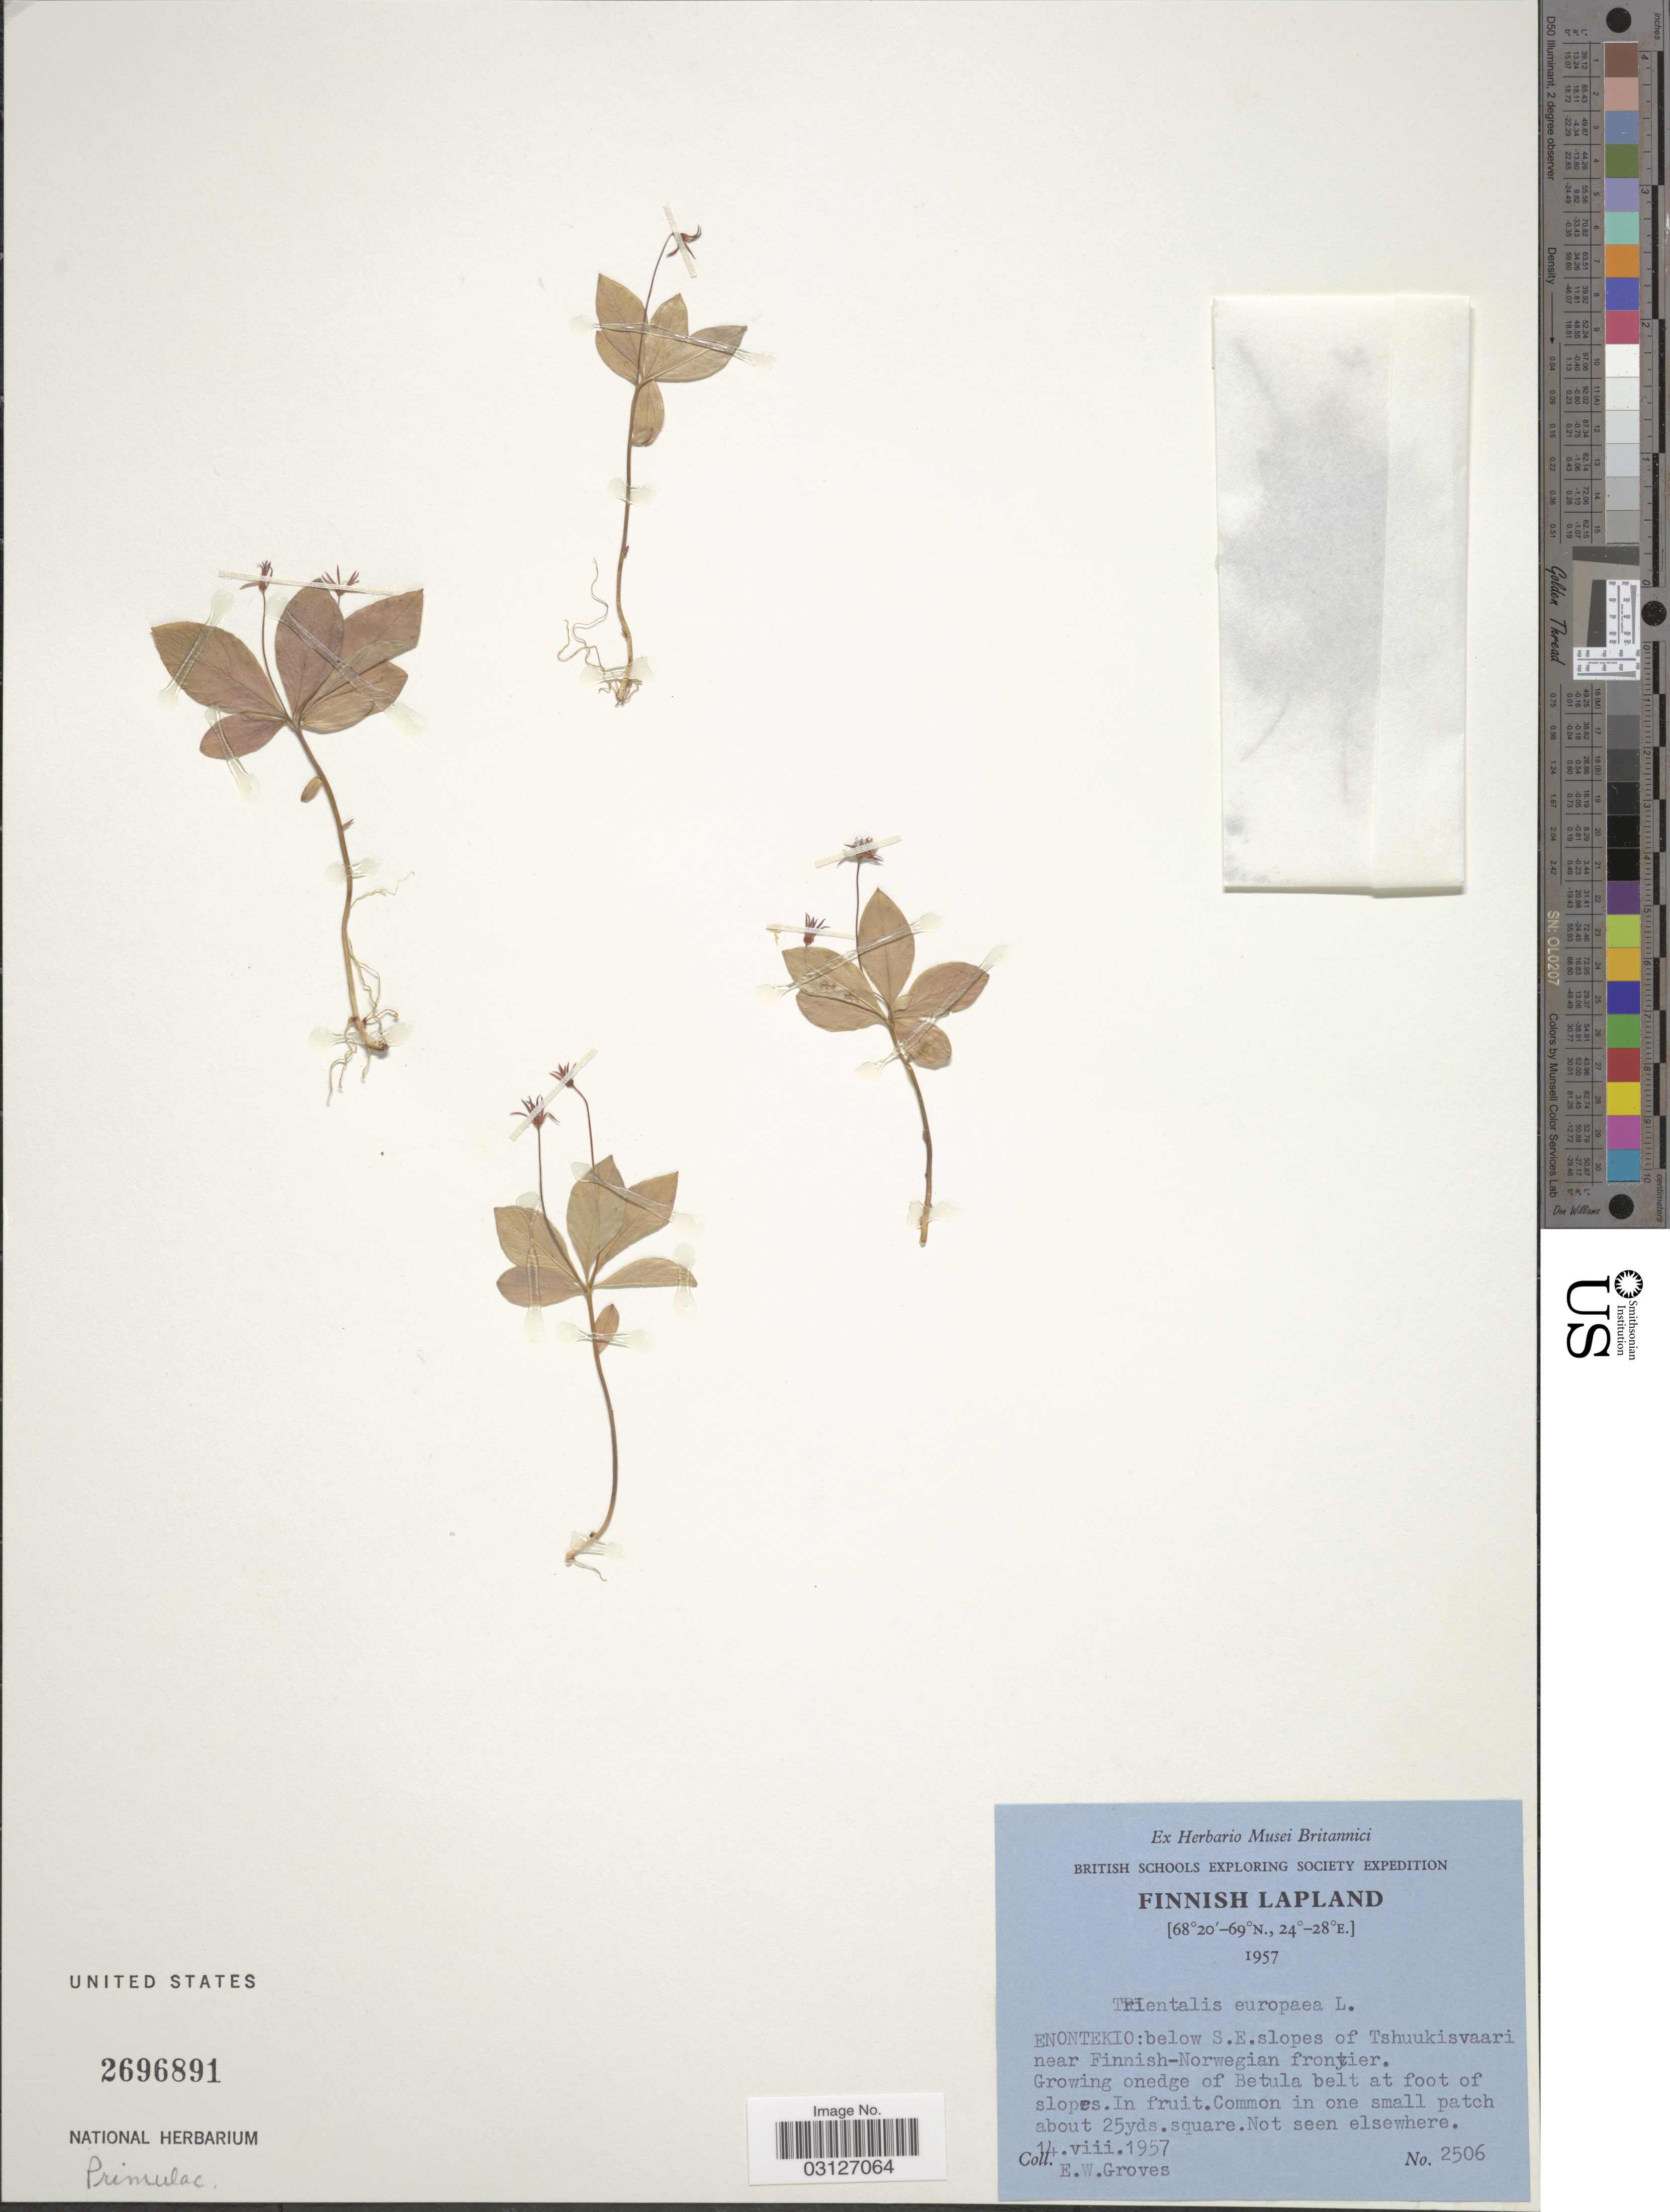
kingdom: Plantae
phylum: Tracheophyta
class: Magnoliopsida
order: Ericales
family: Primulaceae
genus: Trientalis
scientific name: Trientalis europaea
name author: L.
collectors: E. Groves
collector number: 2506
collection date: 1957-08-14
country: Finland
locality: Finnish Lapland, Enontekio: below S.E. slopes of Tshuukisvaari near Finnish-Norwegian frontier. Growing onedge of Betula belt at foot of slopes.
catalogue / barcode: US 2696891